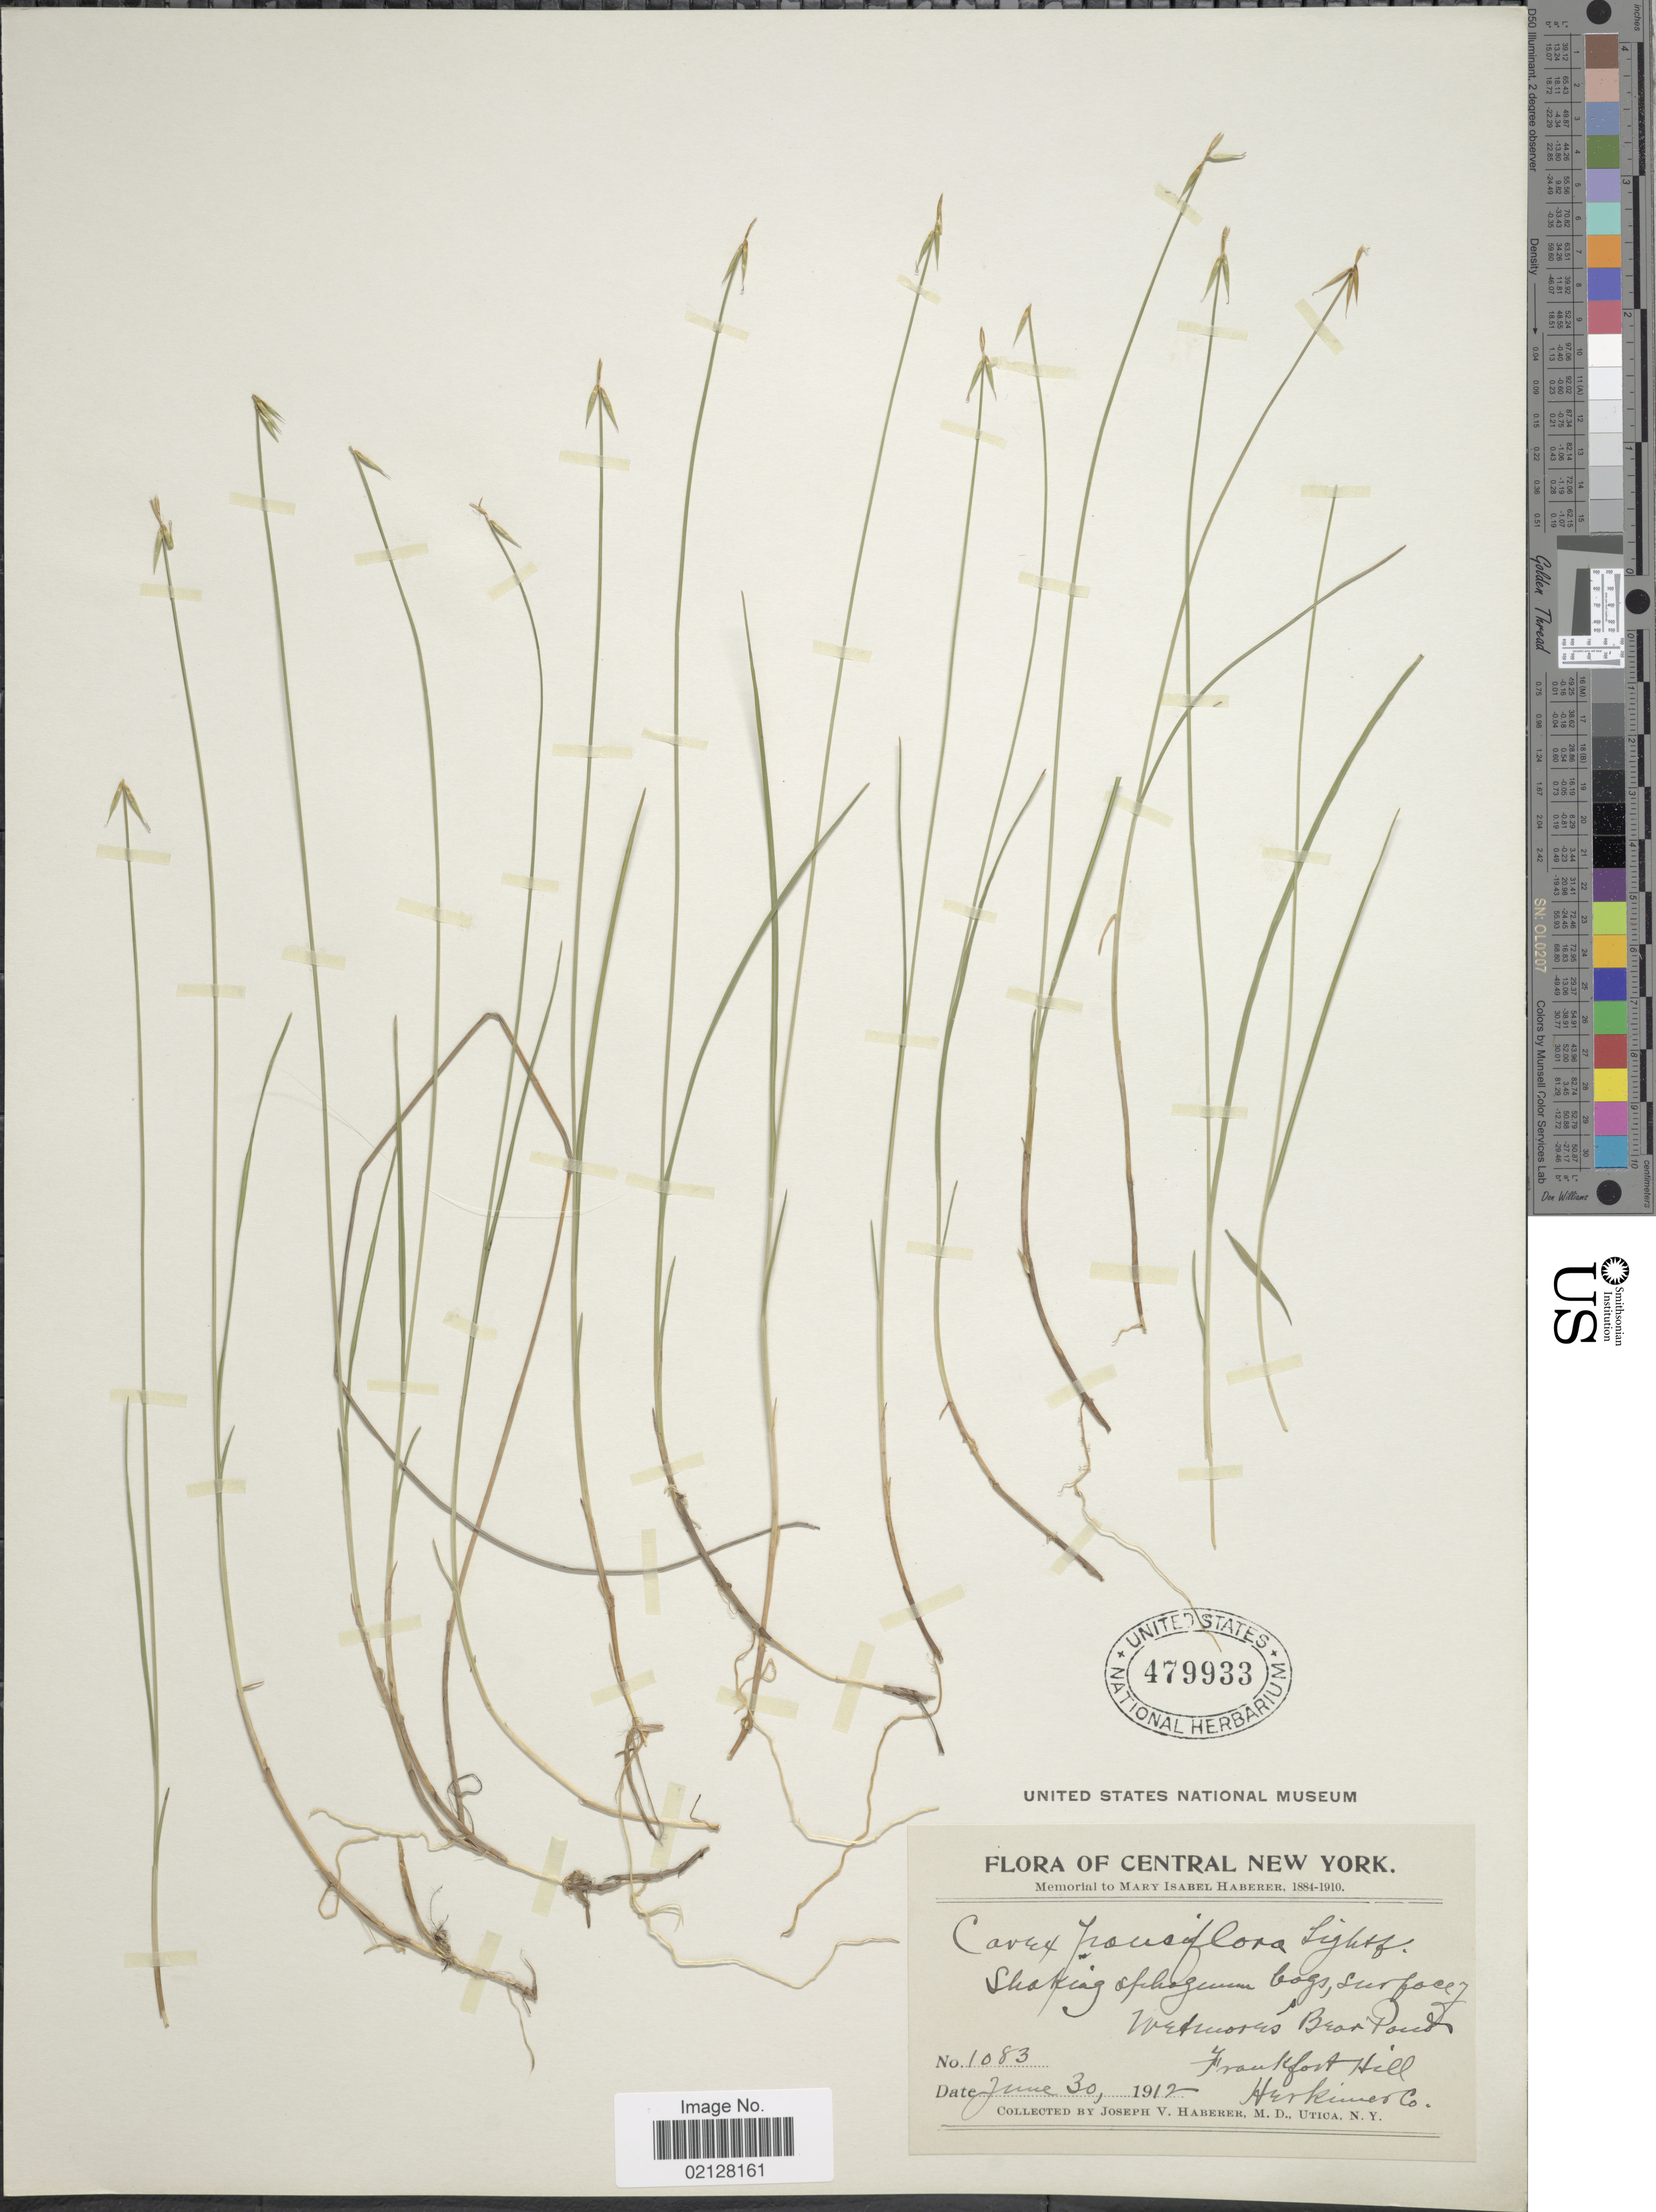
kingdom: Plantae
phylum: Tracheophyta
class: Liliopsida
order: Poales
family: Cyperaceae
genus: Carex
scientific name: Carex pauciflora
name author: Lightf.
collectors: J. V. Haberer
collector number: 1083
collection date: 1912-06-30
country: United States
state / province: New York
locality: Bear Pond, Frankfort Hill, Herkimer Co.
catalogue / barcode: US 479933